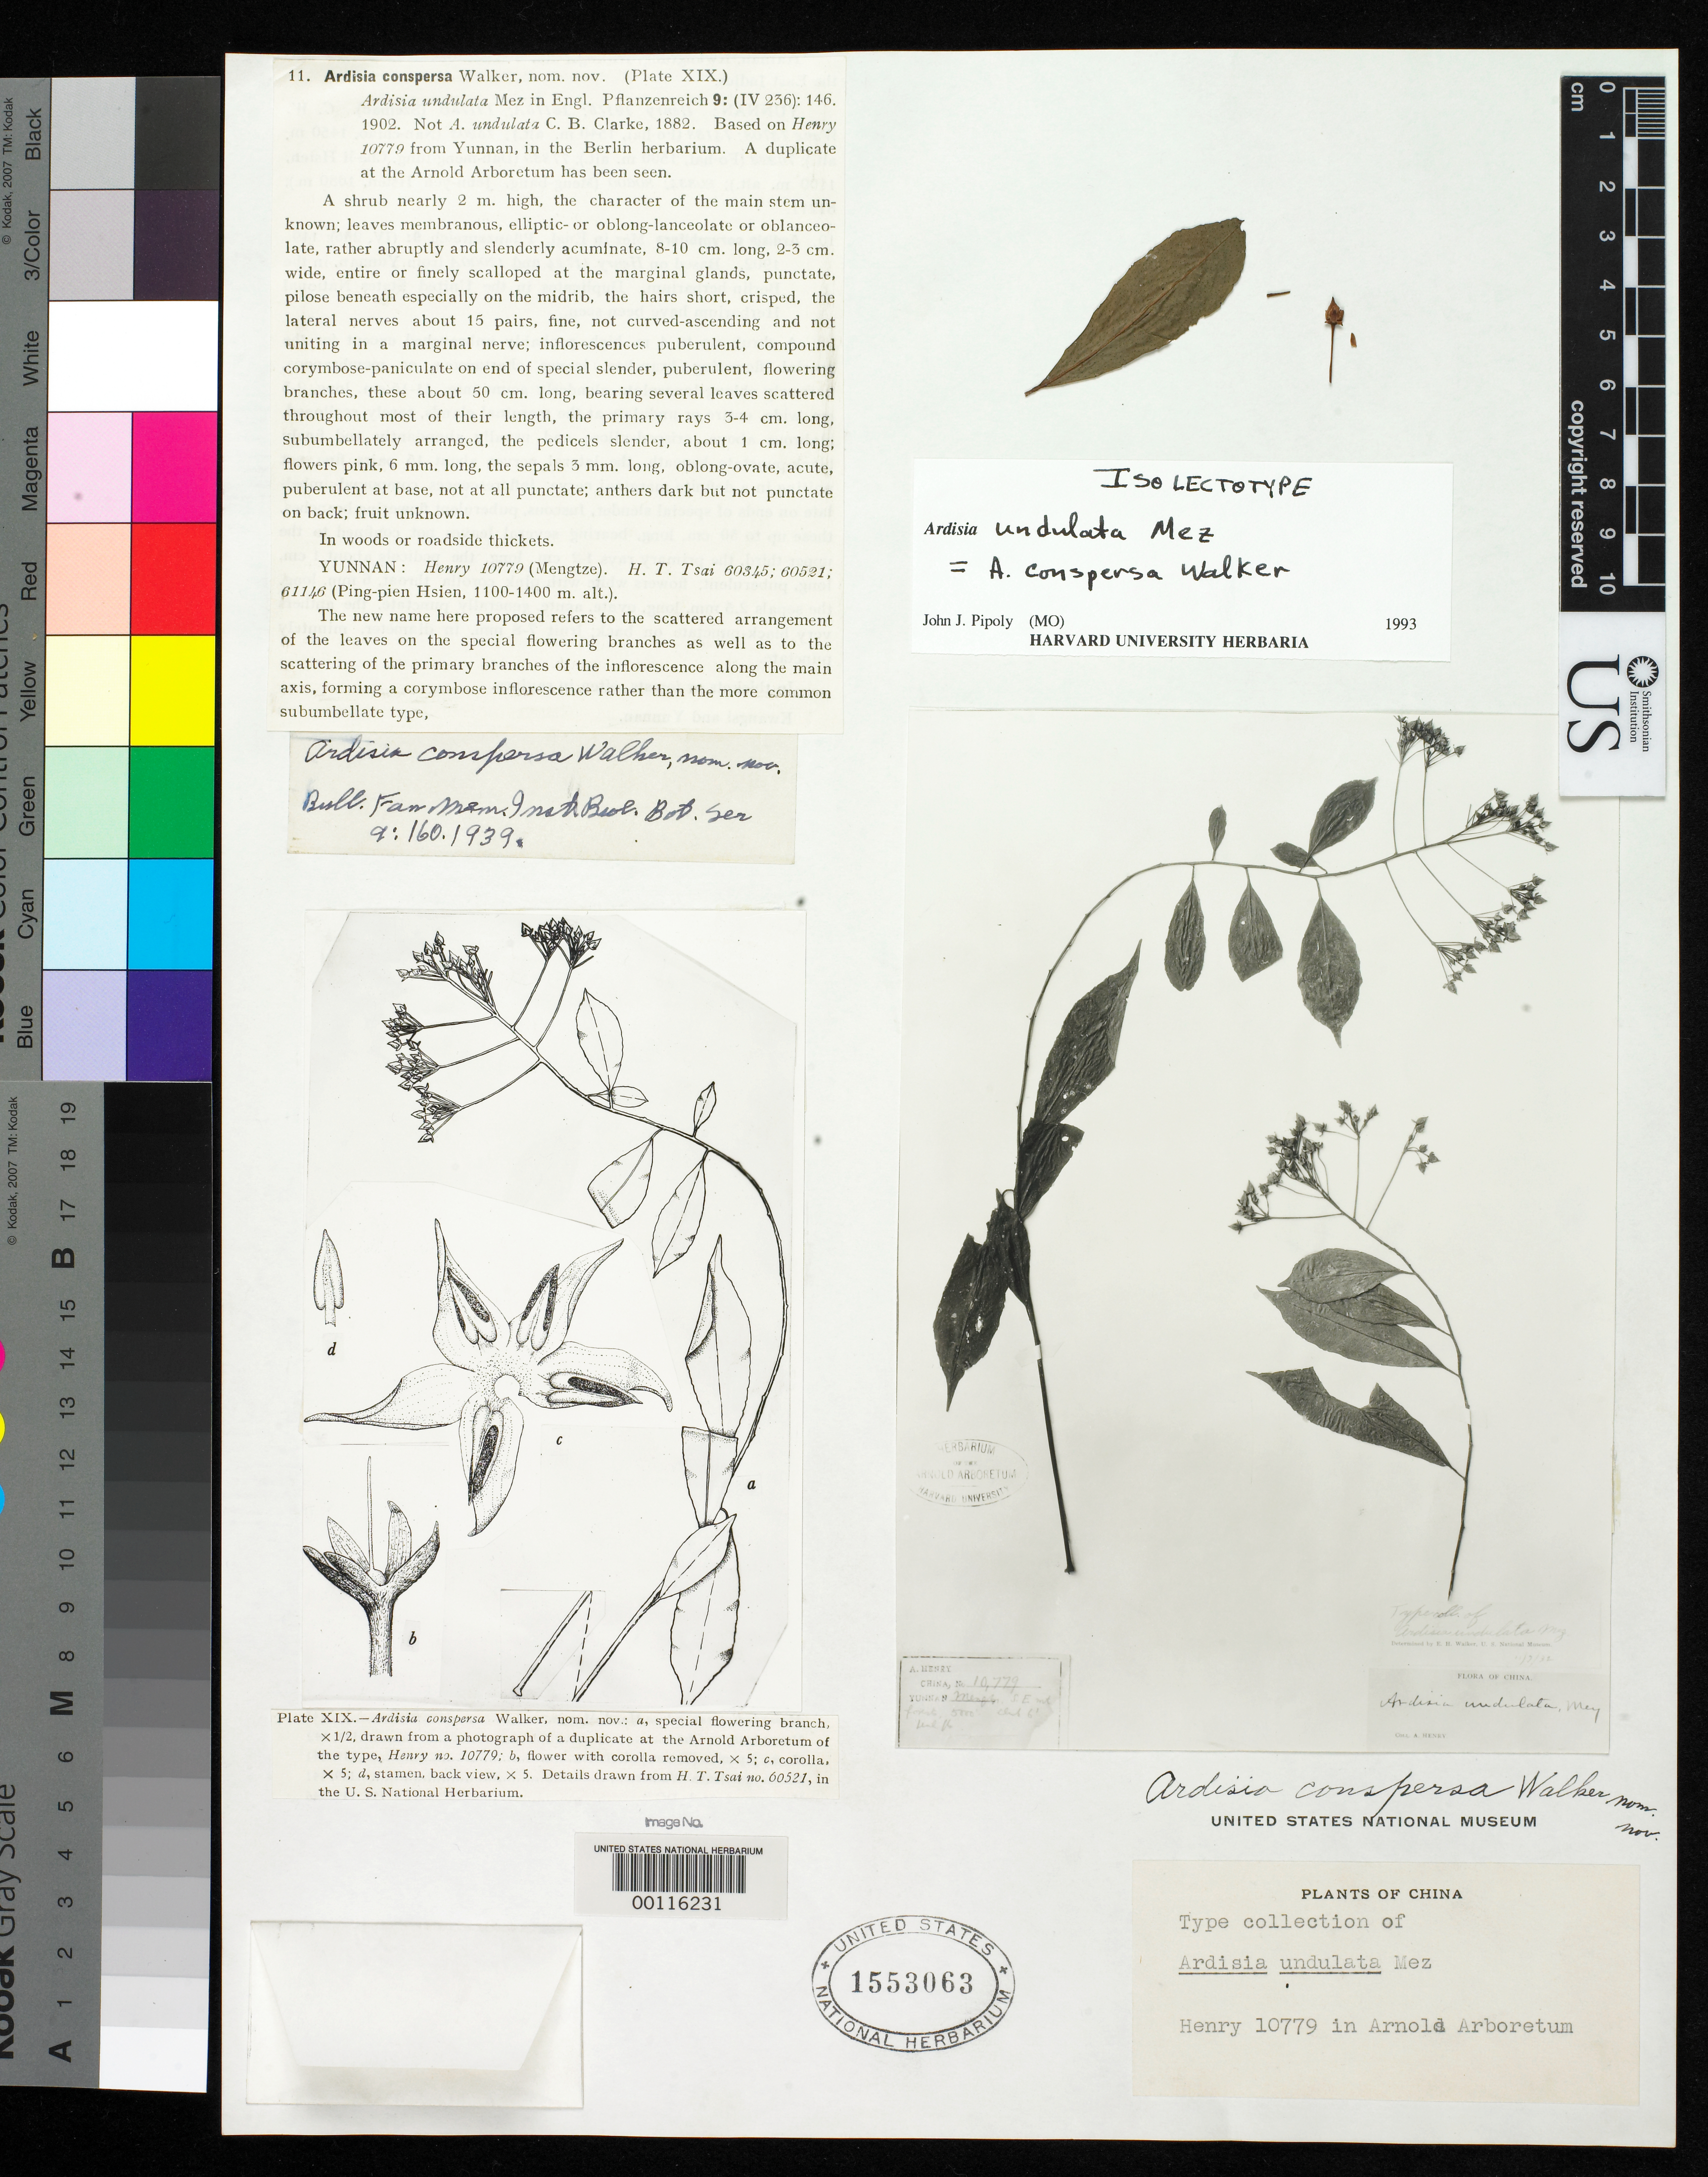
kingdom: Plantae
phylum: Tracheophyta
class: Magnoliopsida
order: Ericales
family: Primulaceae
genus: Ardisia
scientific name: Ardisia undulata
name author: Mez in Engl.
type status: Type Fragment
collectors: A. Henry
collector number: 10779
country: China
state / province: Yunnan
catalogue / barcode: US 1553063